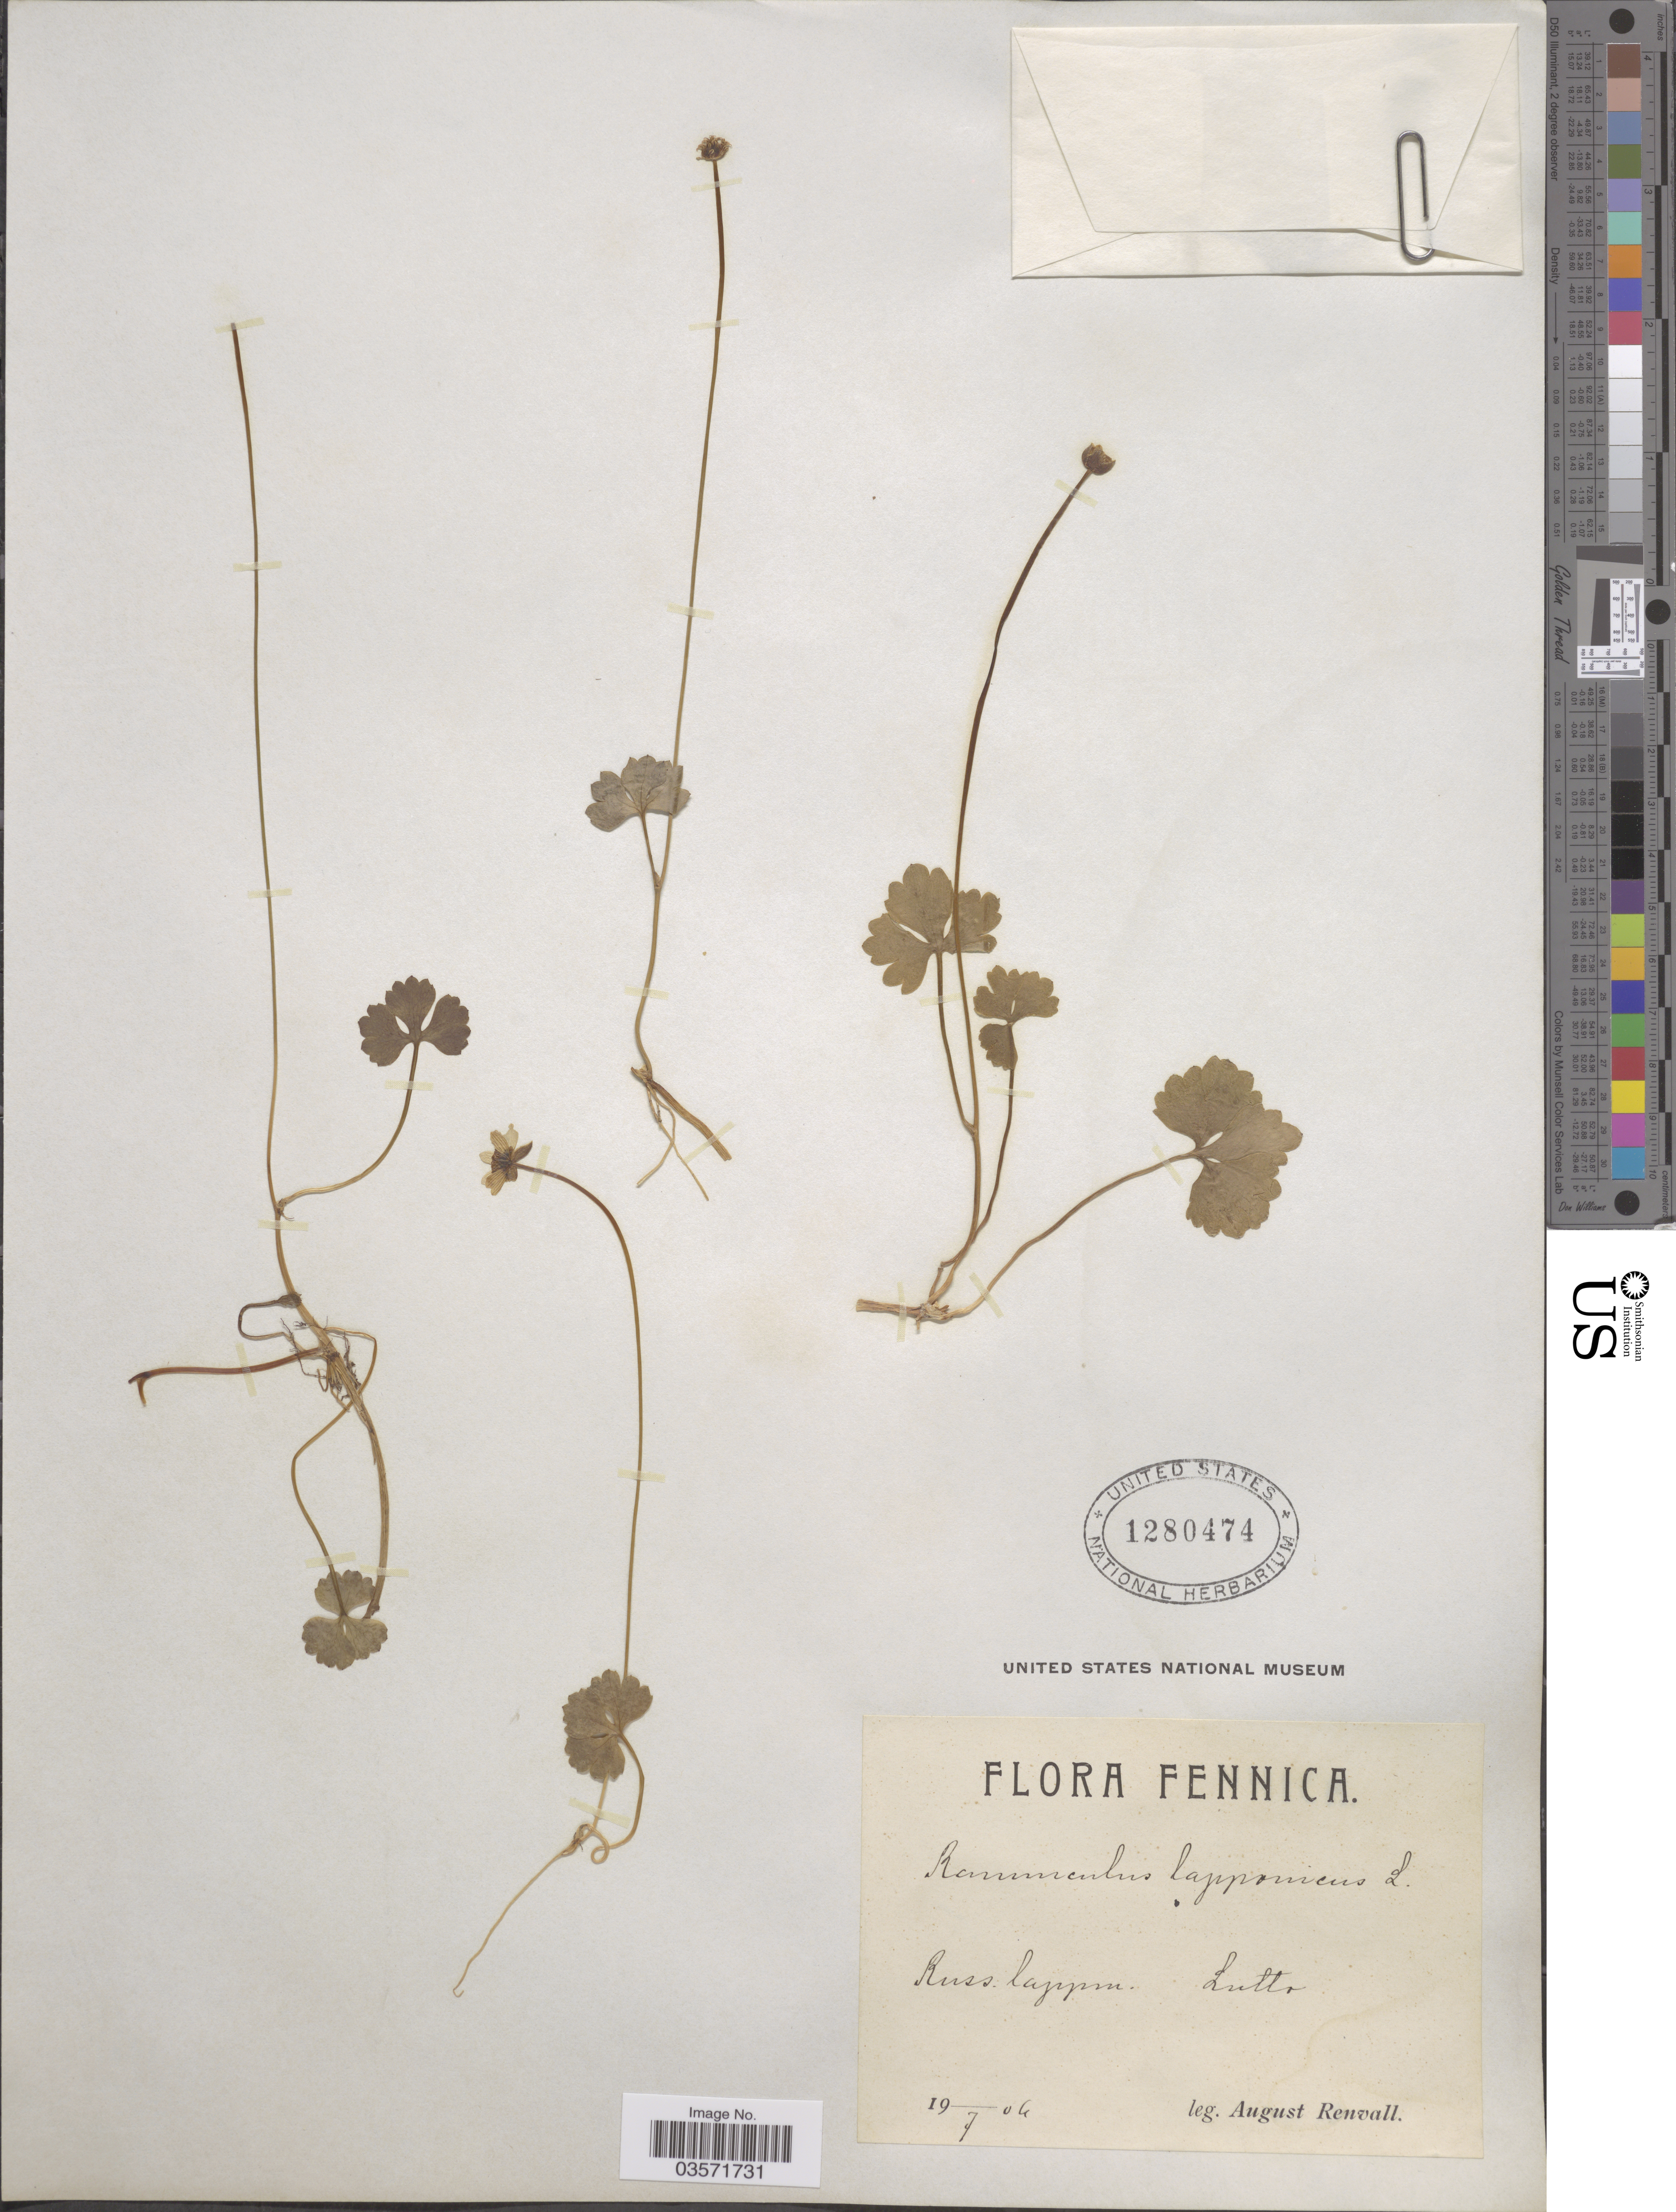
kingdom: Plantae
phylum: Tracheophyta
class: Magnoliopsida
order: Ranunculales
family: Ranunculaceae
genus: Ranunculus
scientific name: Ranunculus lapponicus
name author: L.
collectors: A. Renvall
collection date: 1906-07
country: Finland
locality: Fennica. Russ. lappm. Lutto.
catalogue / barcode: US 1280474